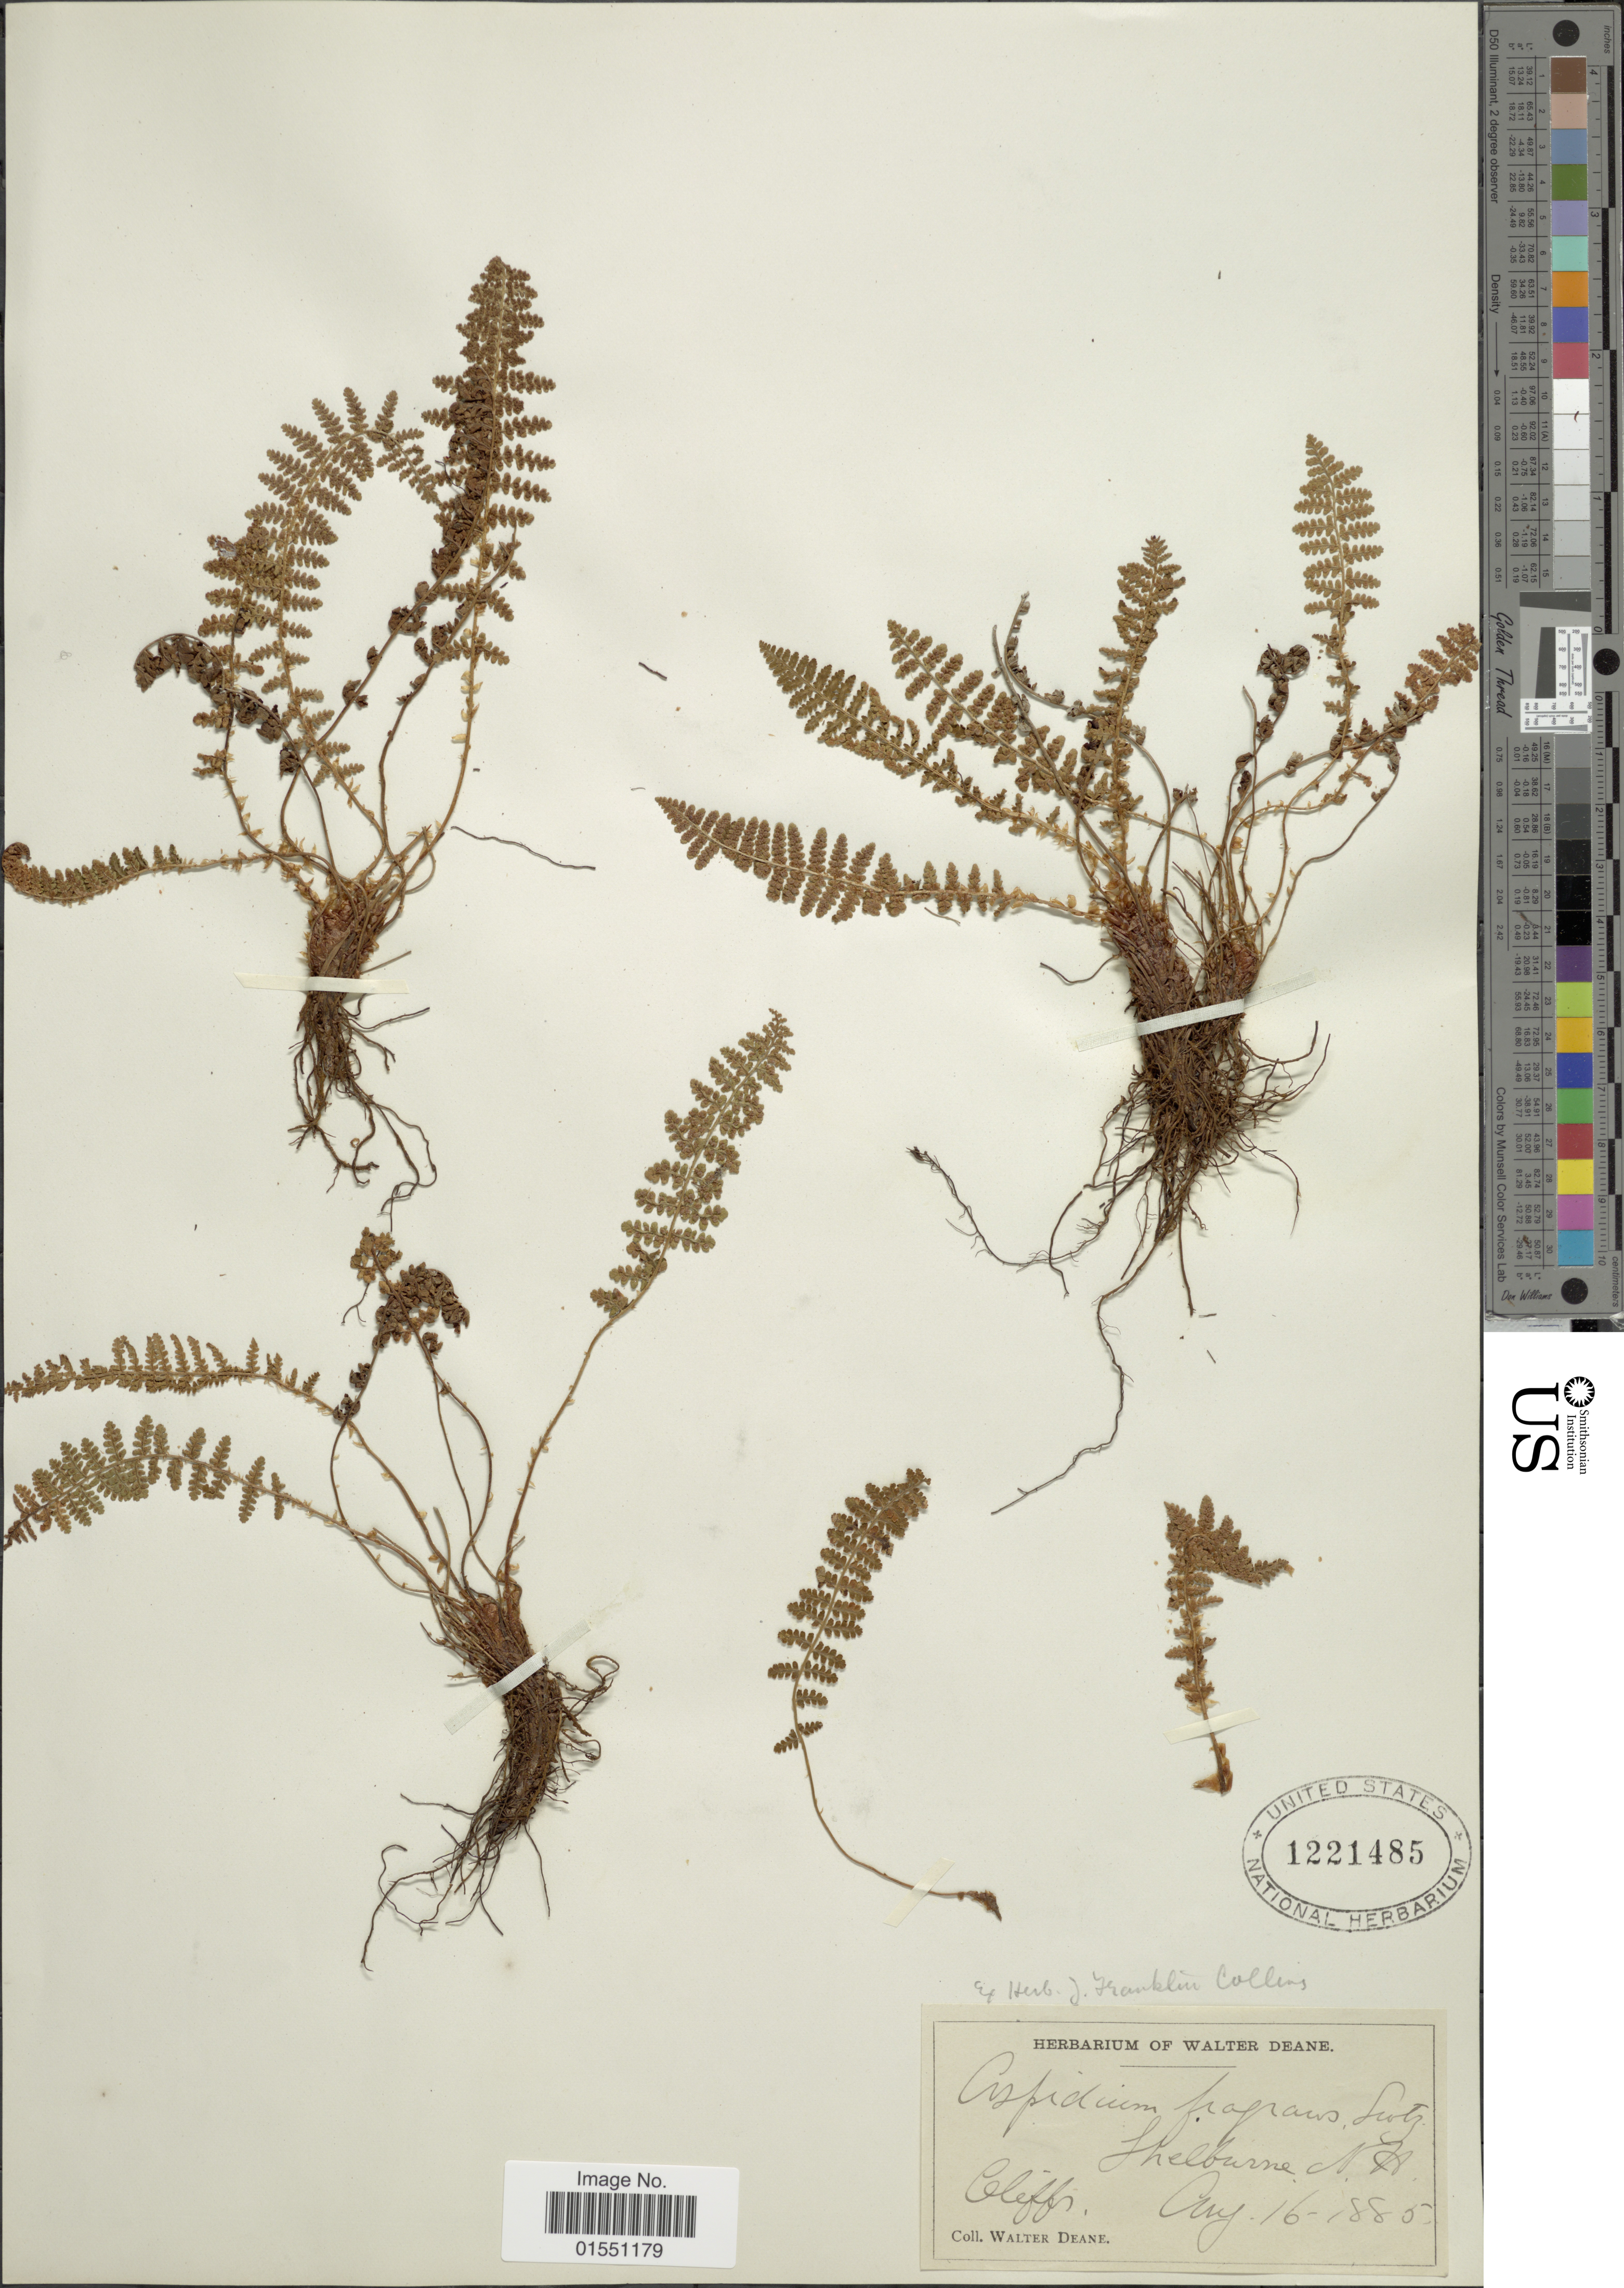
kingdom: Plantae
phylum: Tracheophyta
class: Polypodiopsida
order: Polypodiales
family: Dryopteridaceae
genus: Dryopteris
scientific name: Dryopteris fragrans var. hookeriana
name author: A. Prince ex Weath.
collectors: W. Deane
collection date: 1885-08-16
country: United States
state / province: New Hampshire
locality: Shelbourne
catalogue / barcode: US 1221485